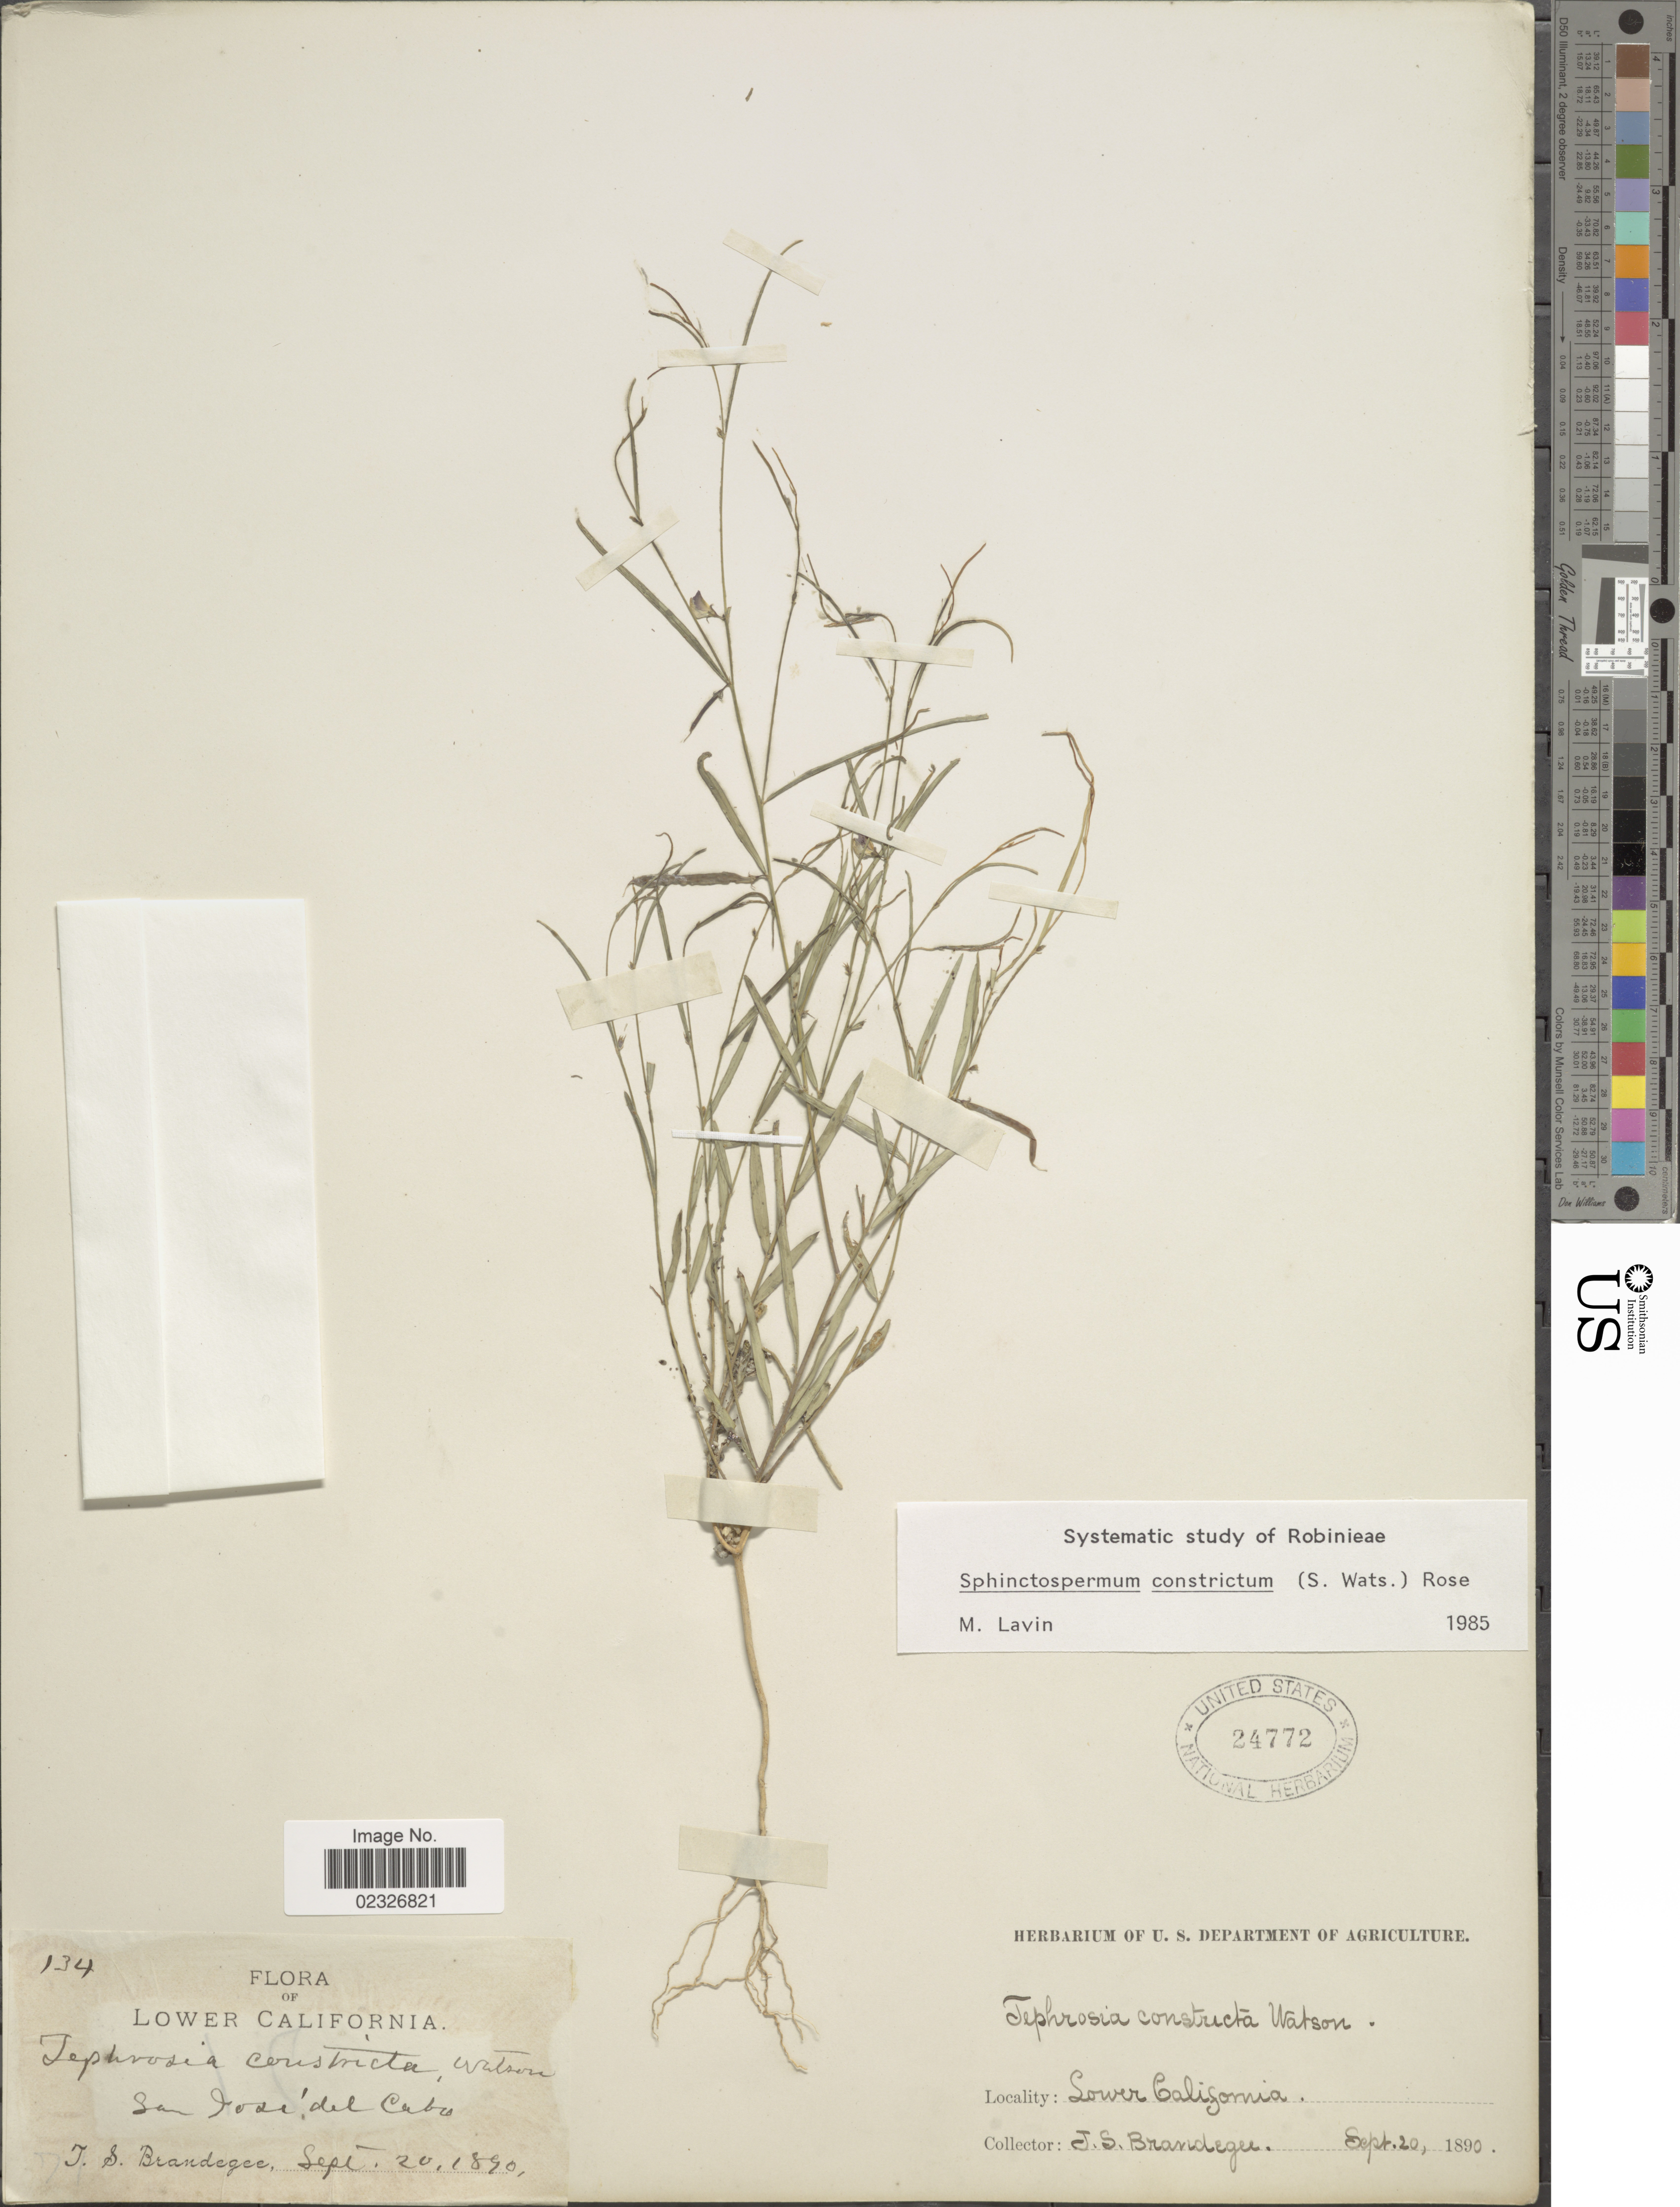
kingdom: Plantae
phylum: Tracheophyta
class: Magnoliopsida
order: Fabales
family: Fabaceae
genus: Sphinctospermum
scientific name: Sphinctospermum constrictum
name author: (S. Watson) Rose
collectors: T. S. Brandegee (herbarium)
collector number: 134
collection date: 1890-09-20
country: Mexico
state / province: Baja California Sur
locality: Lower California. San José del Cabo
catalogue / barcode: US 24772